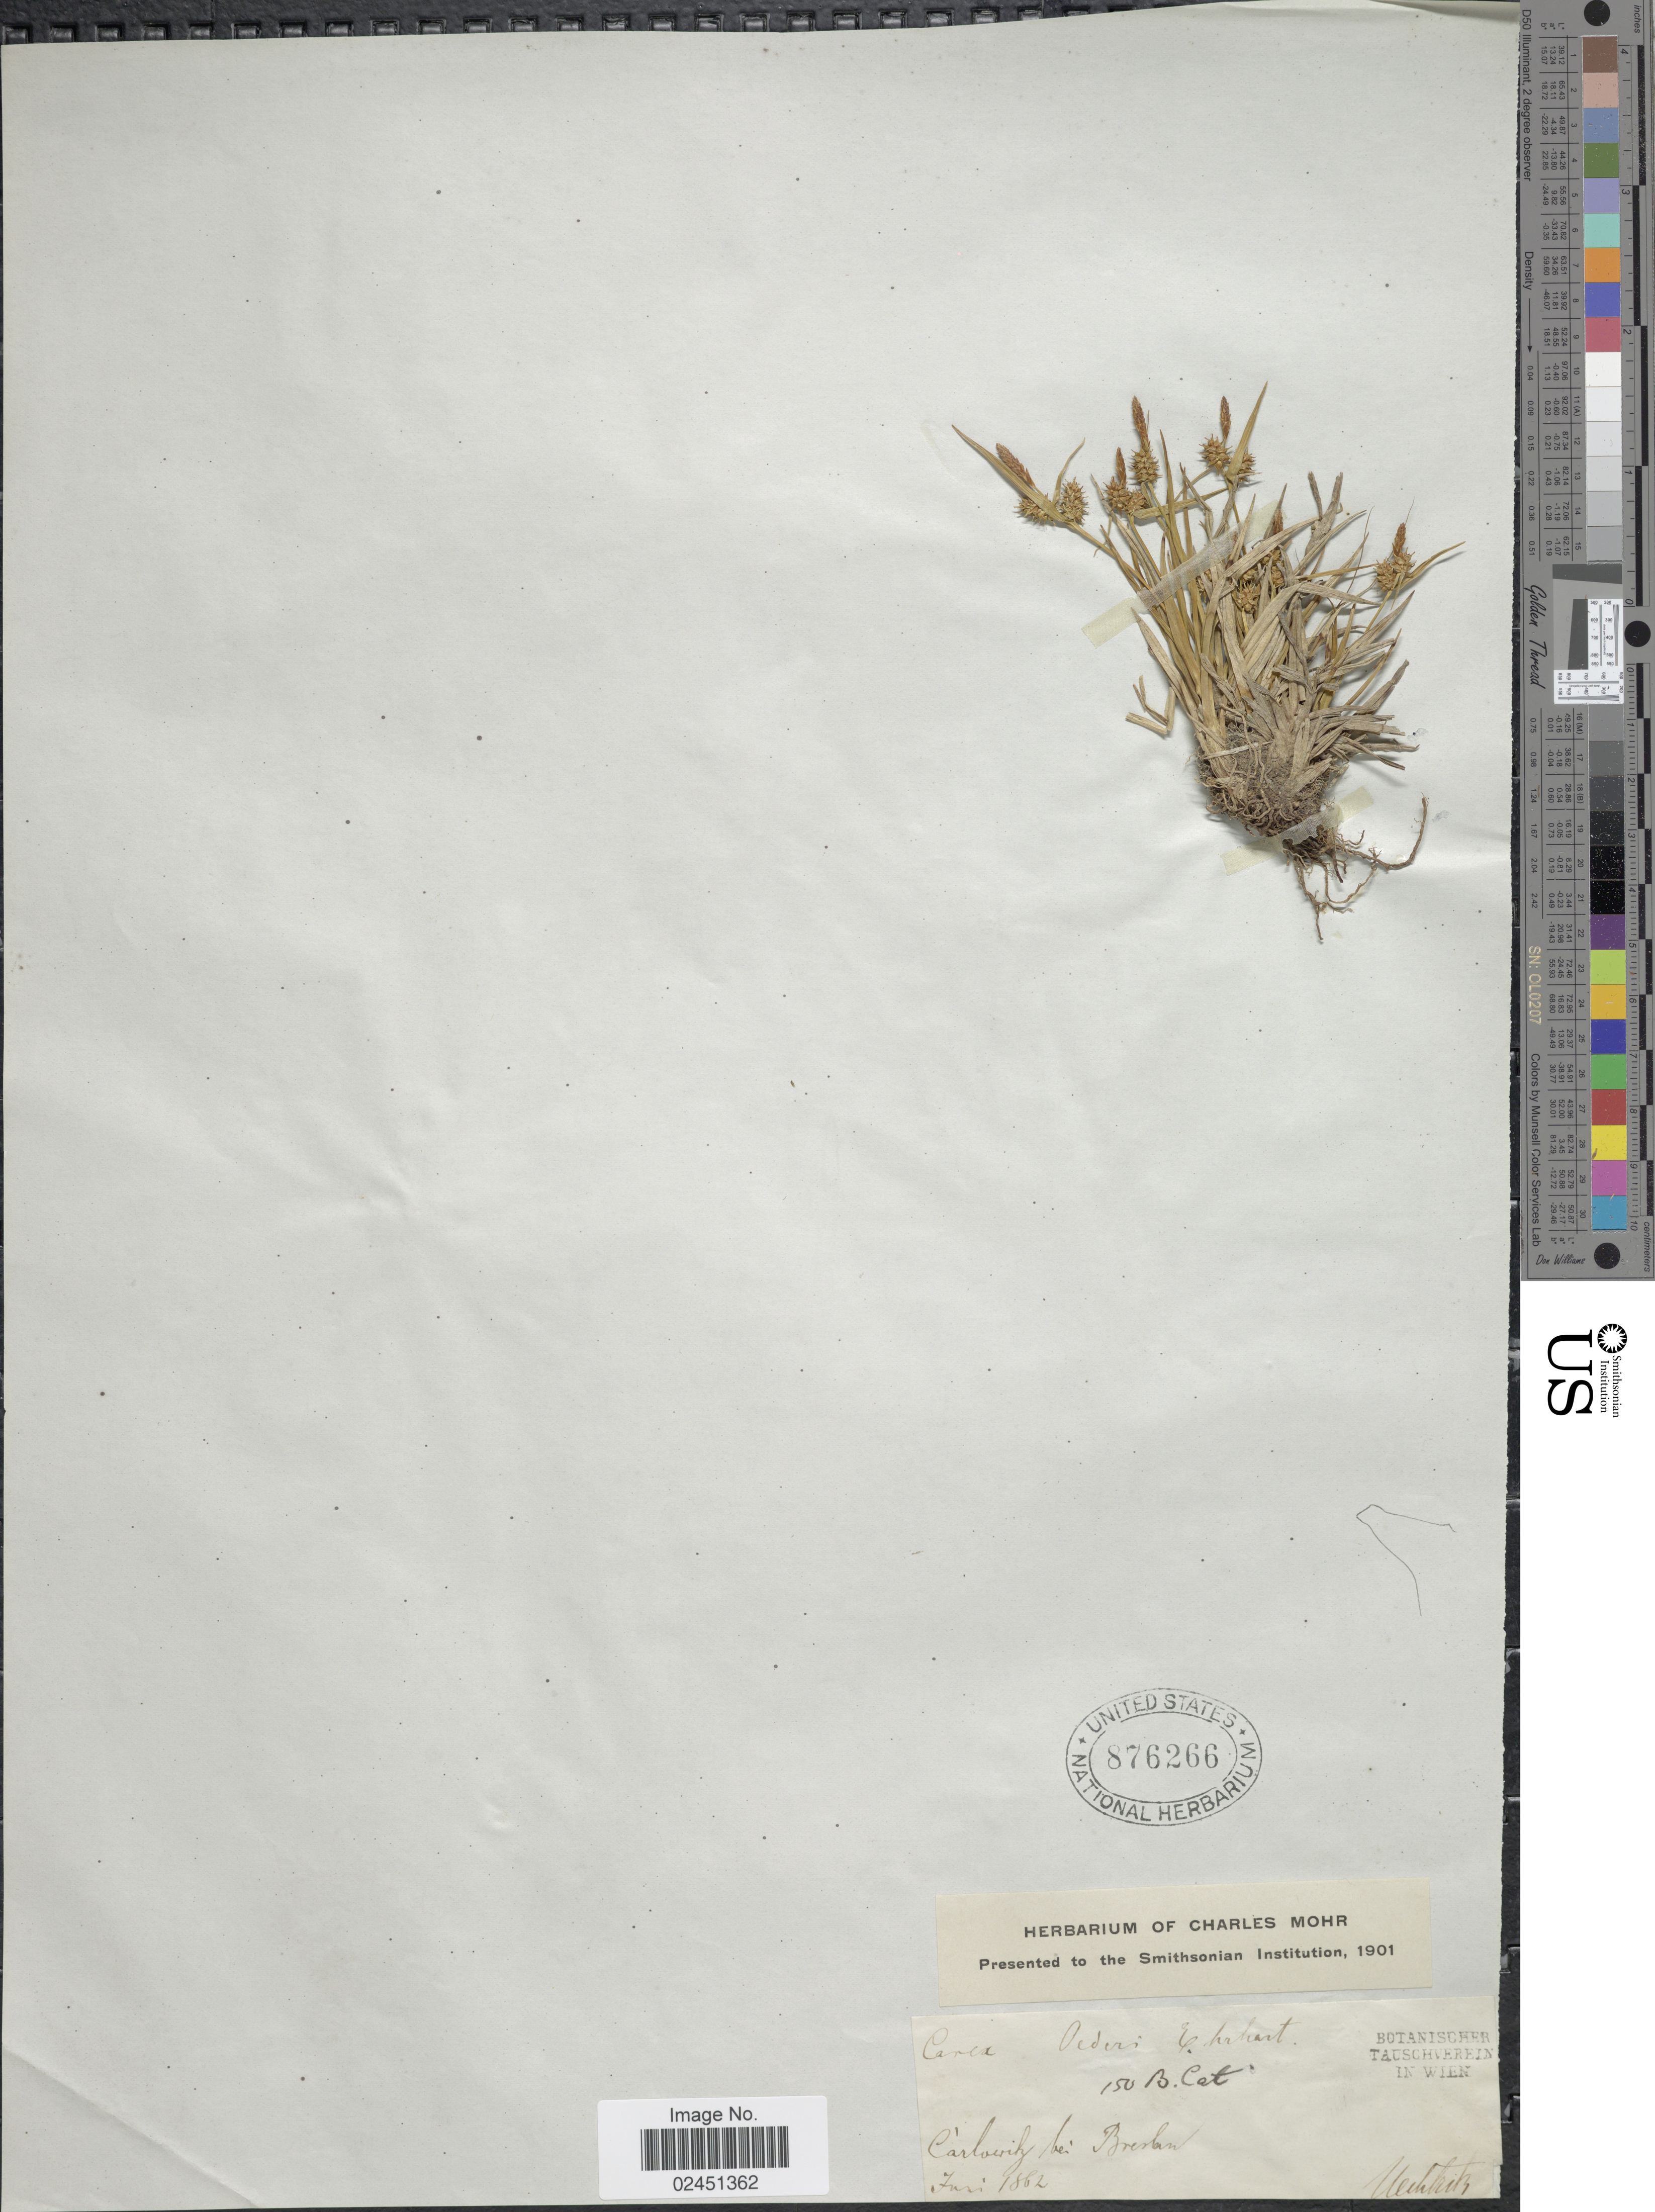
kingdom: Plantae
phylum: Tracheophyta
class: Liliopsida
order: Poales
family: Cyperaceae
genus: Carex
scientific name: Carex pallescens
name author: L.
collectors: Uechtritz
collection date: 1862-06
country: Poland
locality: Carlowitz bei Breslau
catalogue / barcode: US 876266